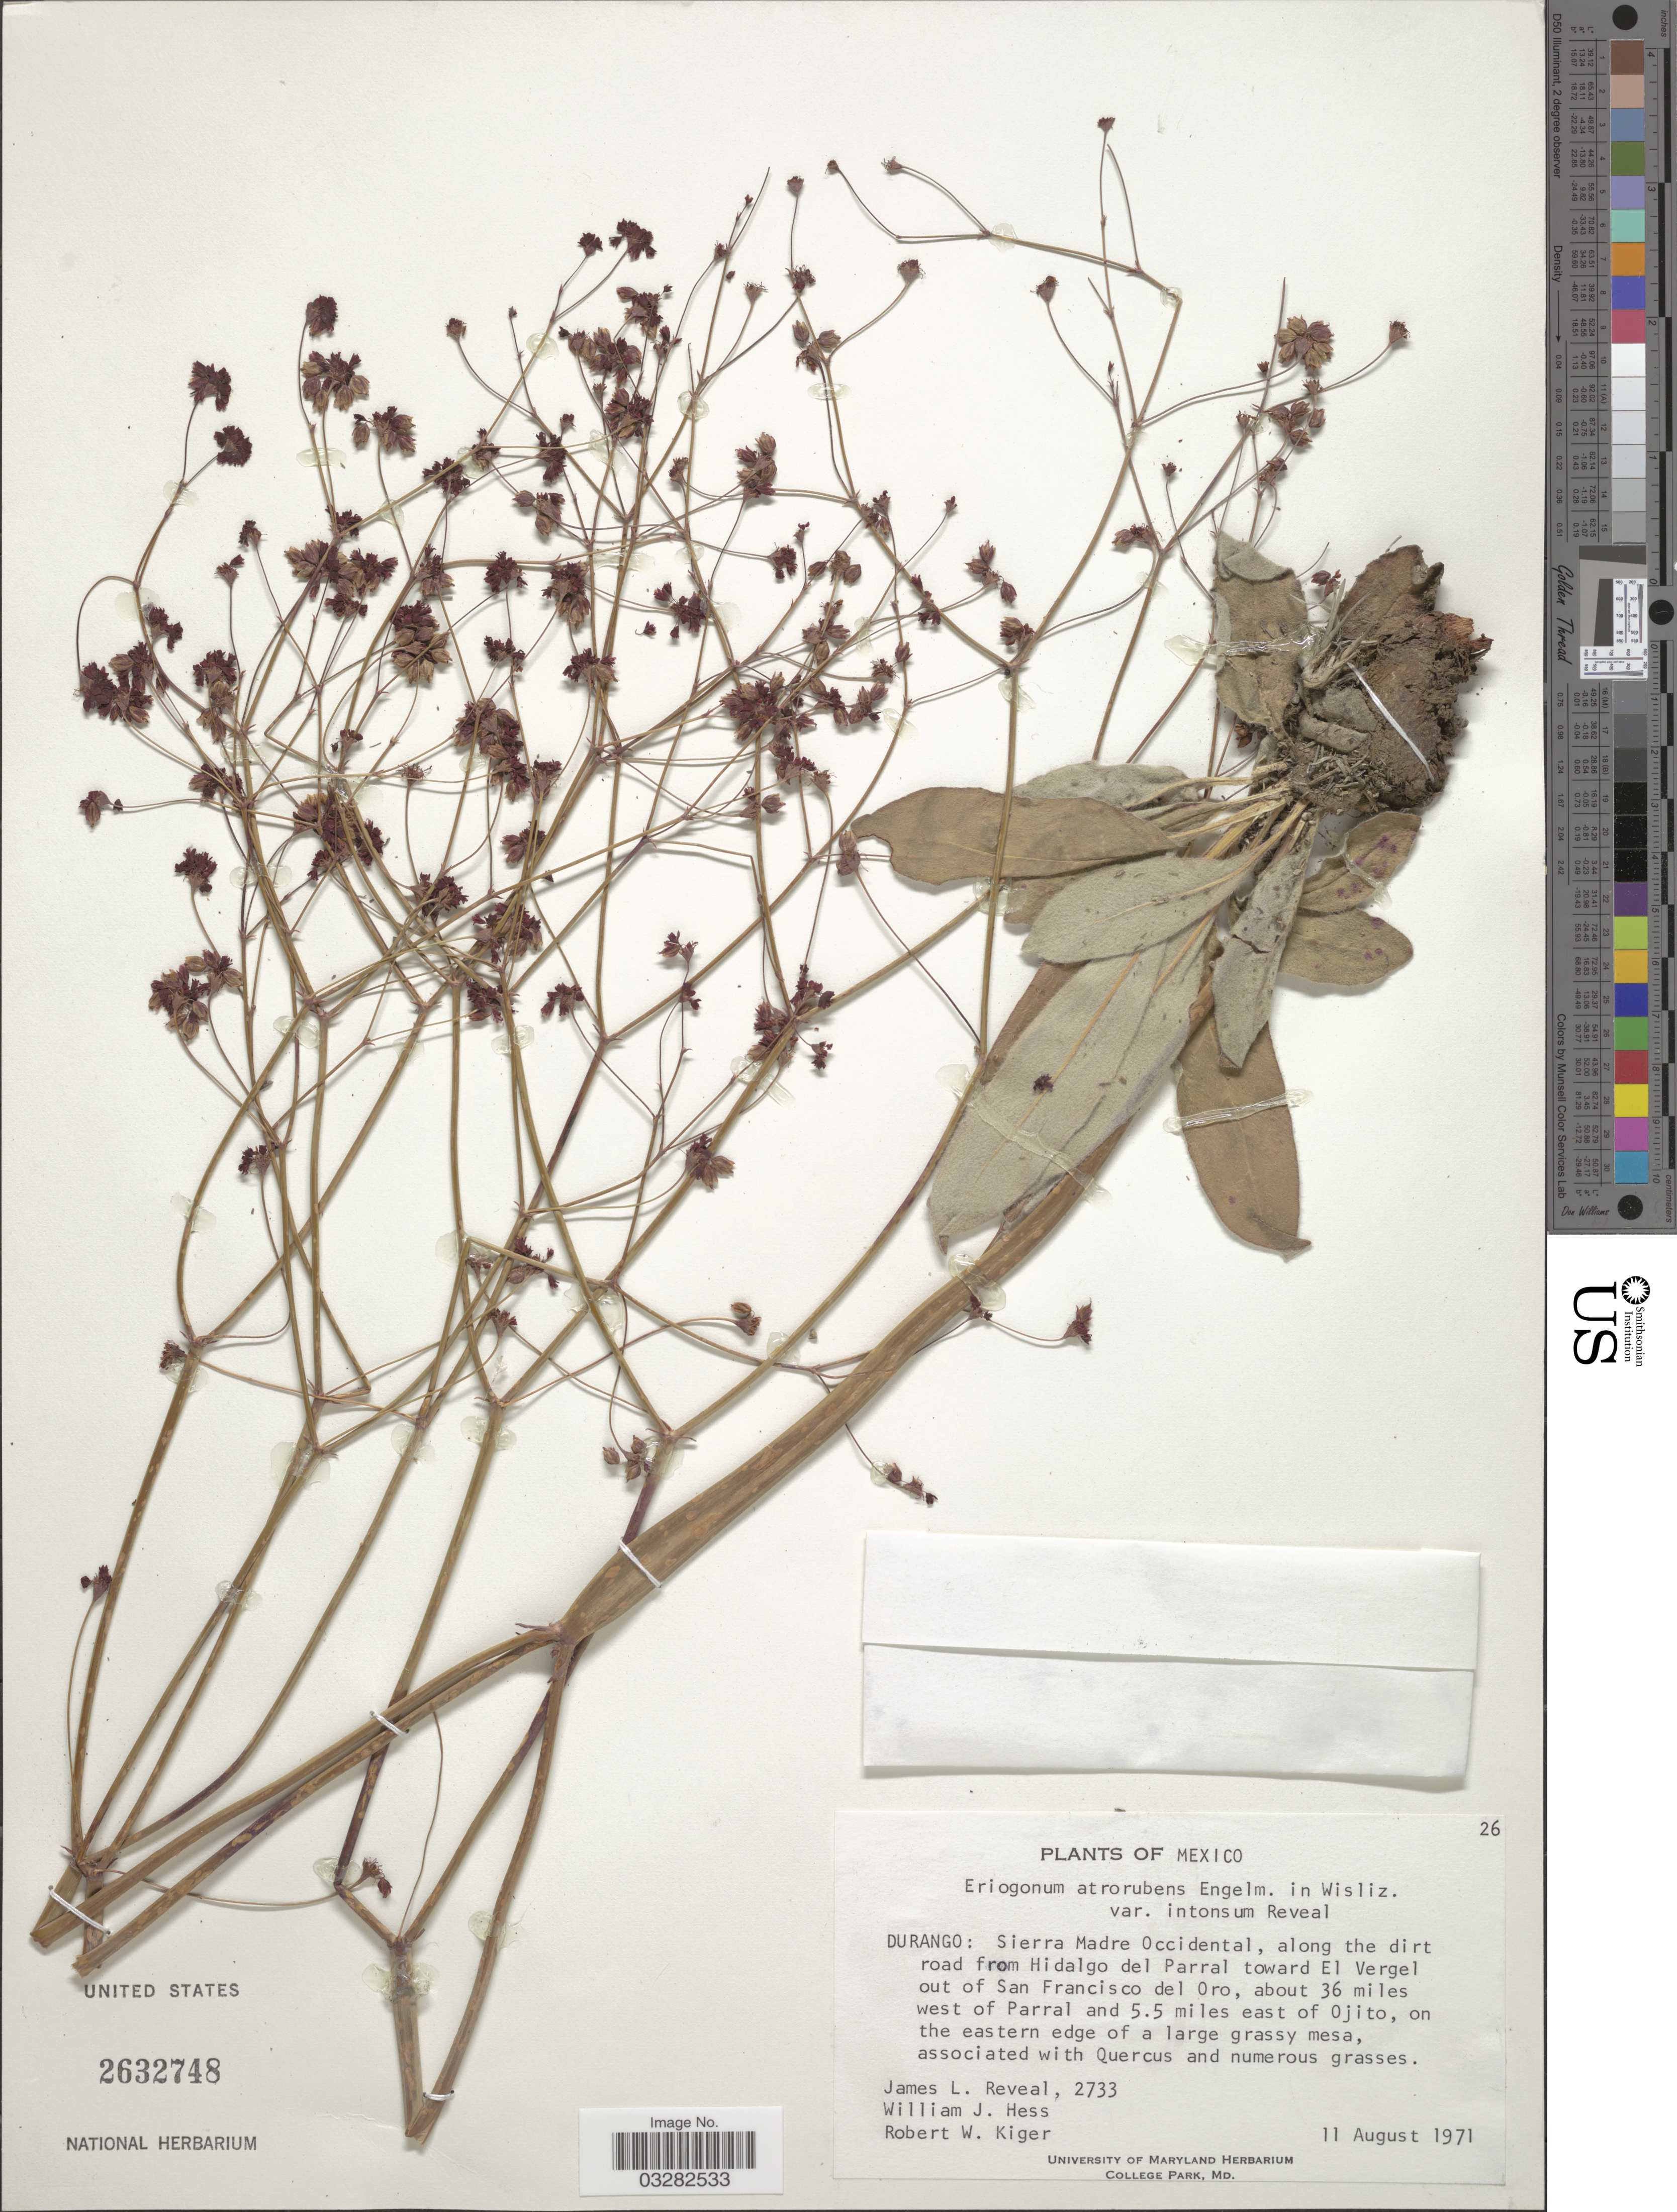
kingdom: Plantae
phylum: Tracheophyta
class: Magnoliopsida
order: Caryophyllales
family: Polygonaceae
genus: Eriogonum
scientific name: Eriogonum atrorubens var. intonsum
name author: Reveal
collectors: J. L. Reveal, W. Hess & R. Kiger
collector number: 2733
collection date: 1971-08-11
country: Mexico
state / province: Durango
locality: Sierra Madre Occidental, along the dirt road from Hidalgo del Parral toward El Vergel out of San Francisco del Oro, about 36 miles west of Parral and 5.5 miles east of Ojito, on the eastern edge of a large grassy mesa.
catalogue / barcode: US 2632748